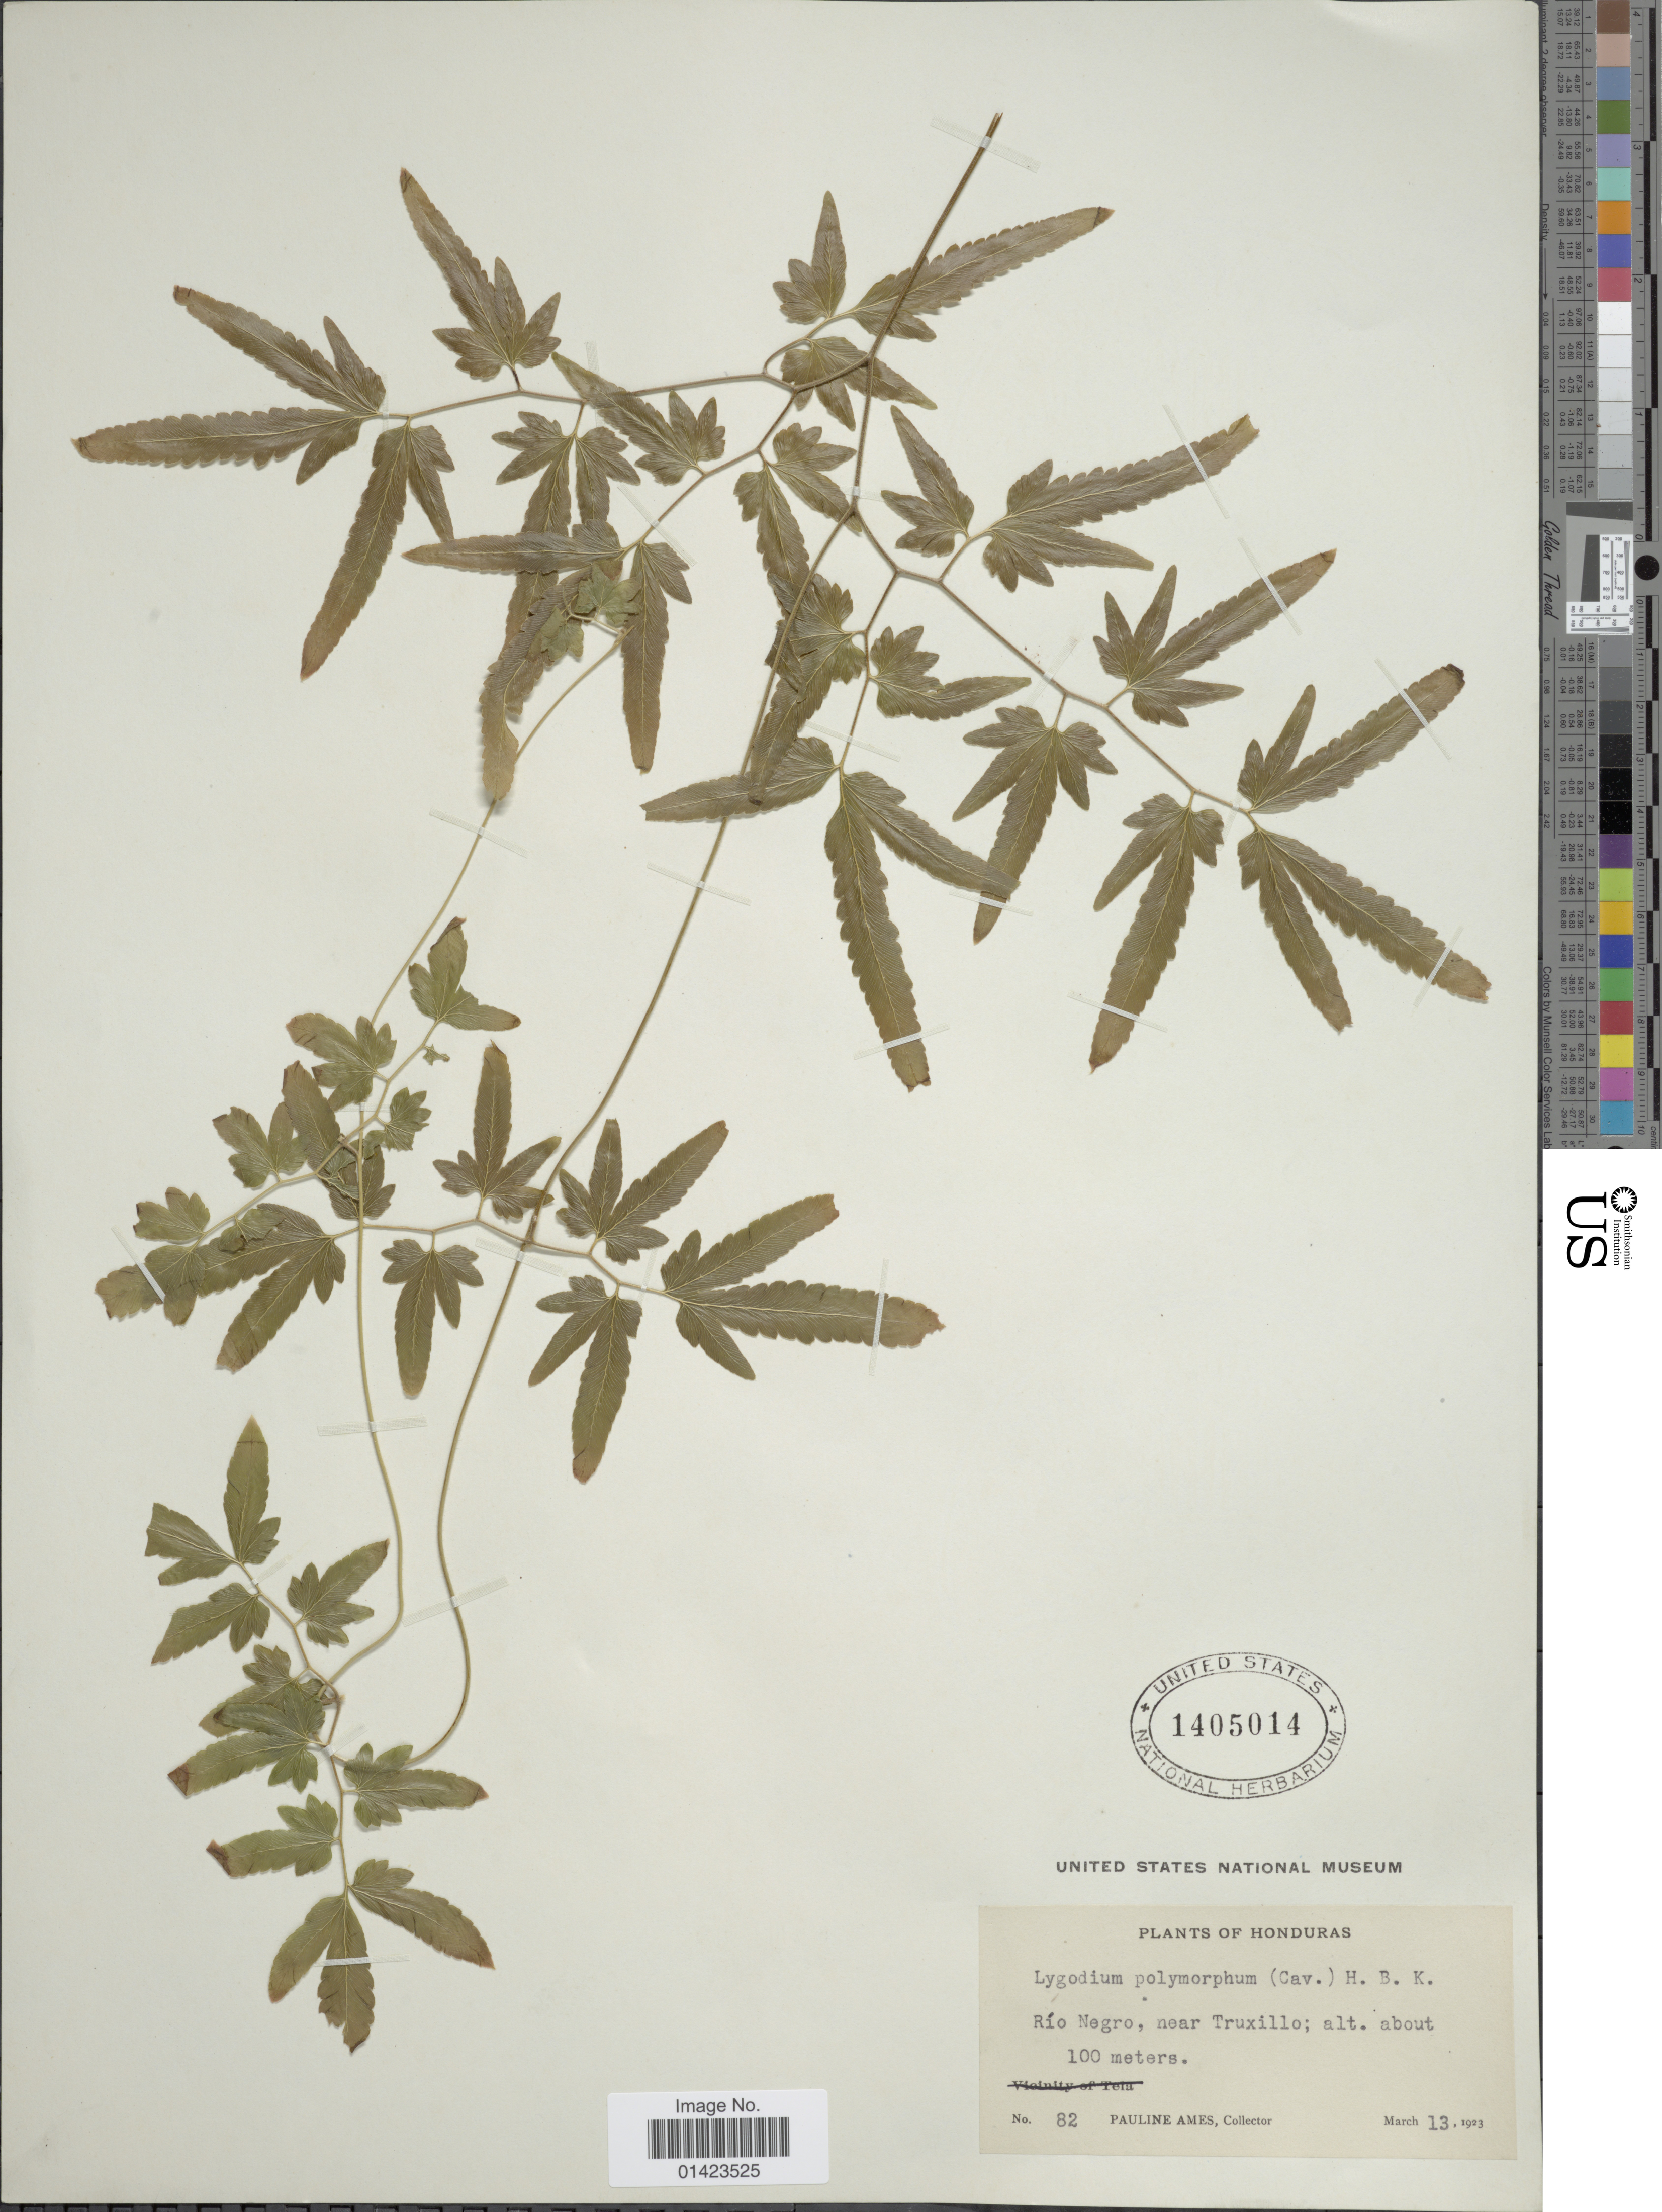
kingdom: Plantae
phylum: Tracheophyta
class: Polypodiopsida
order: Schizaeales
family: Lygodiaceae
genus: Lygodium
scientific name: Lygodium venustum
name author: Sw.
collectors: P. Ames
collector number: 82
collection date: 1923-03-13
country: Honduras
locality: Rio Negro, near Truxillo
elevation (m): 100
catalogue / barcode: US 1405014